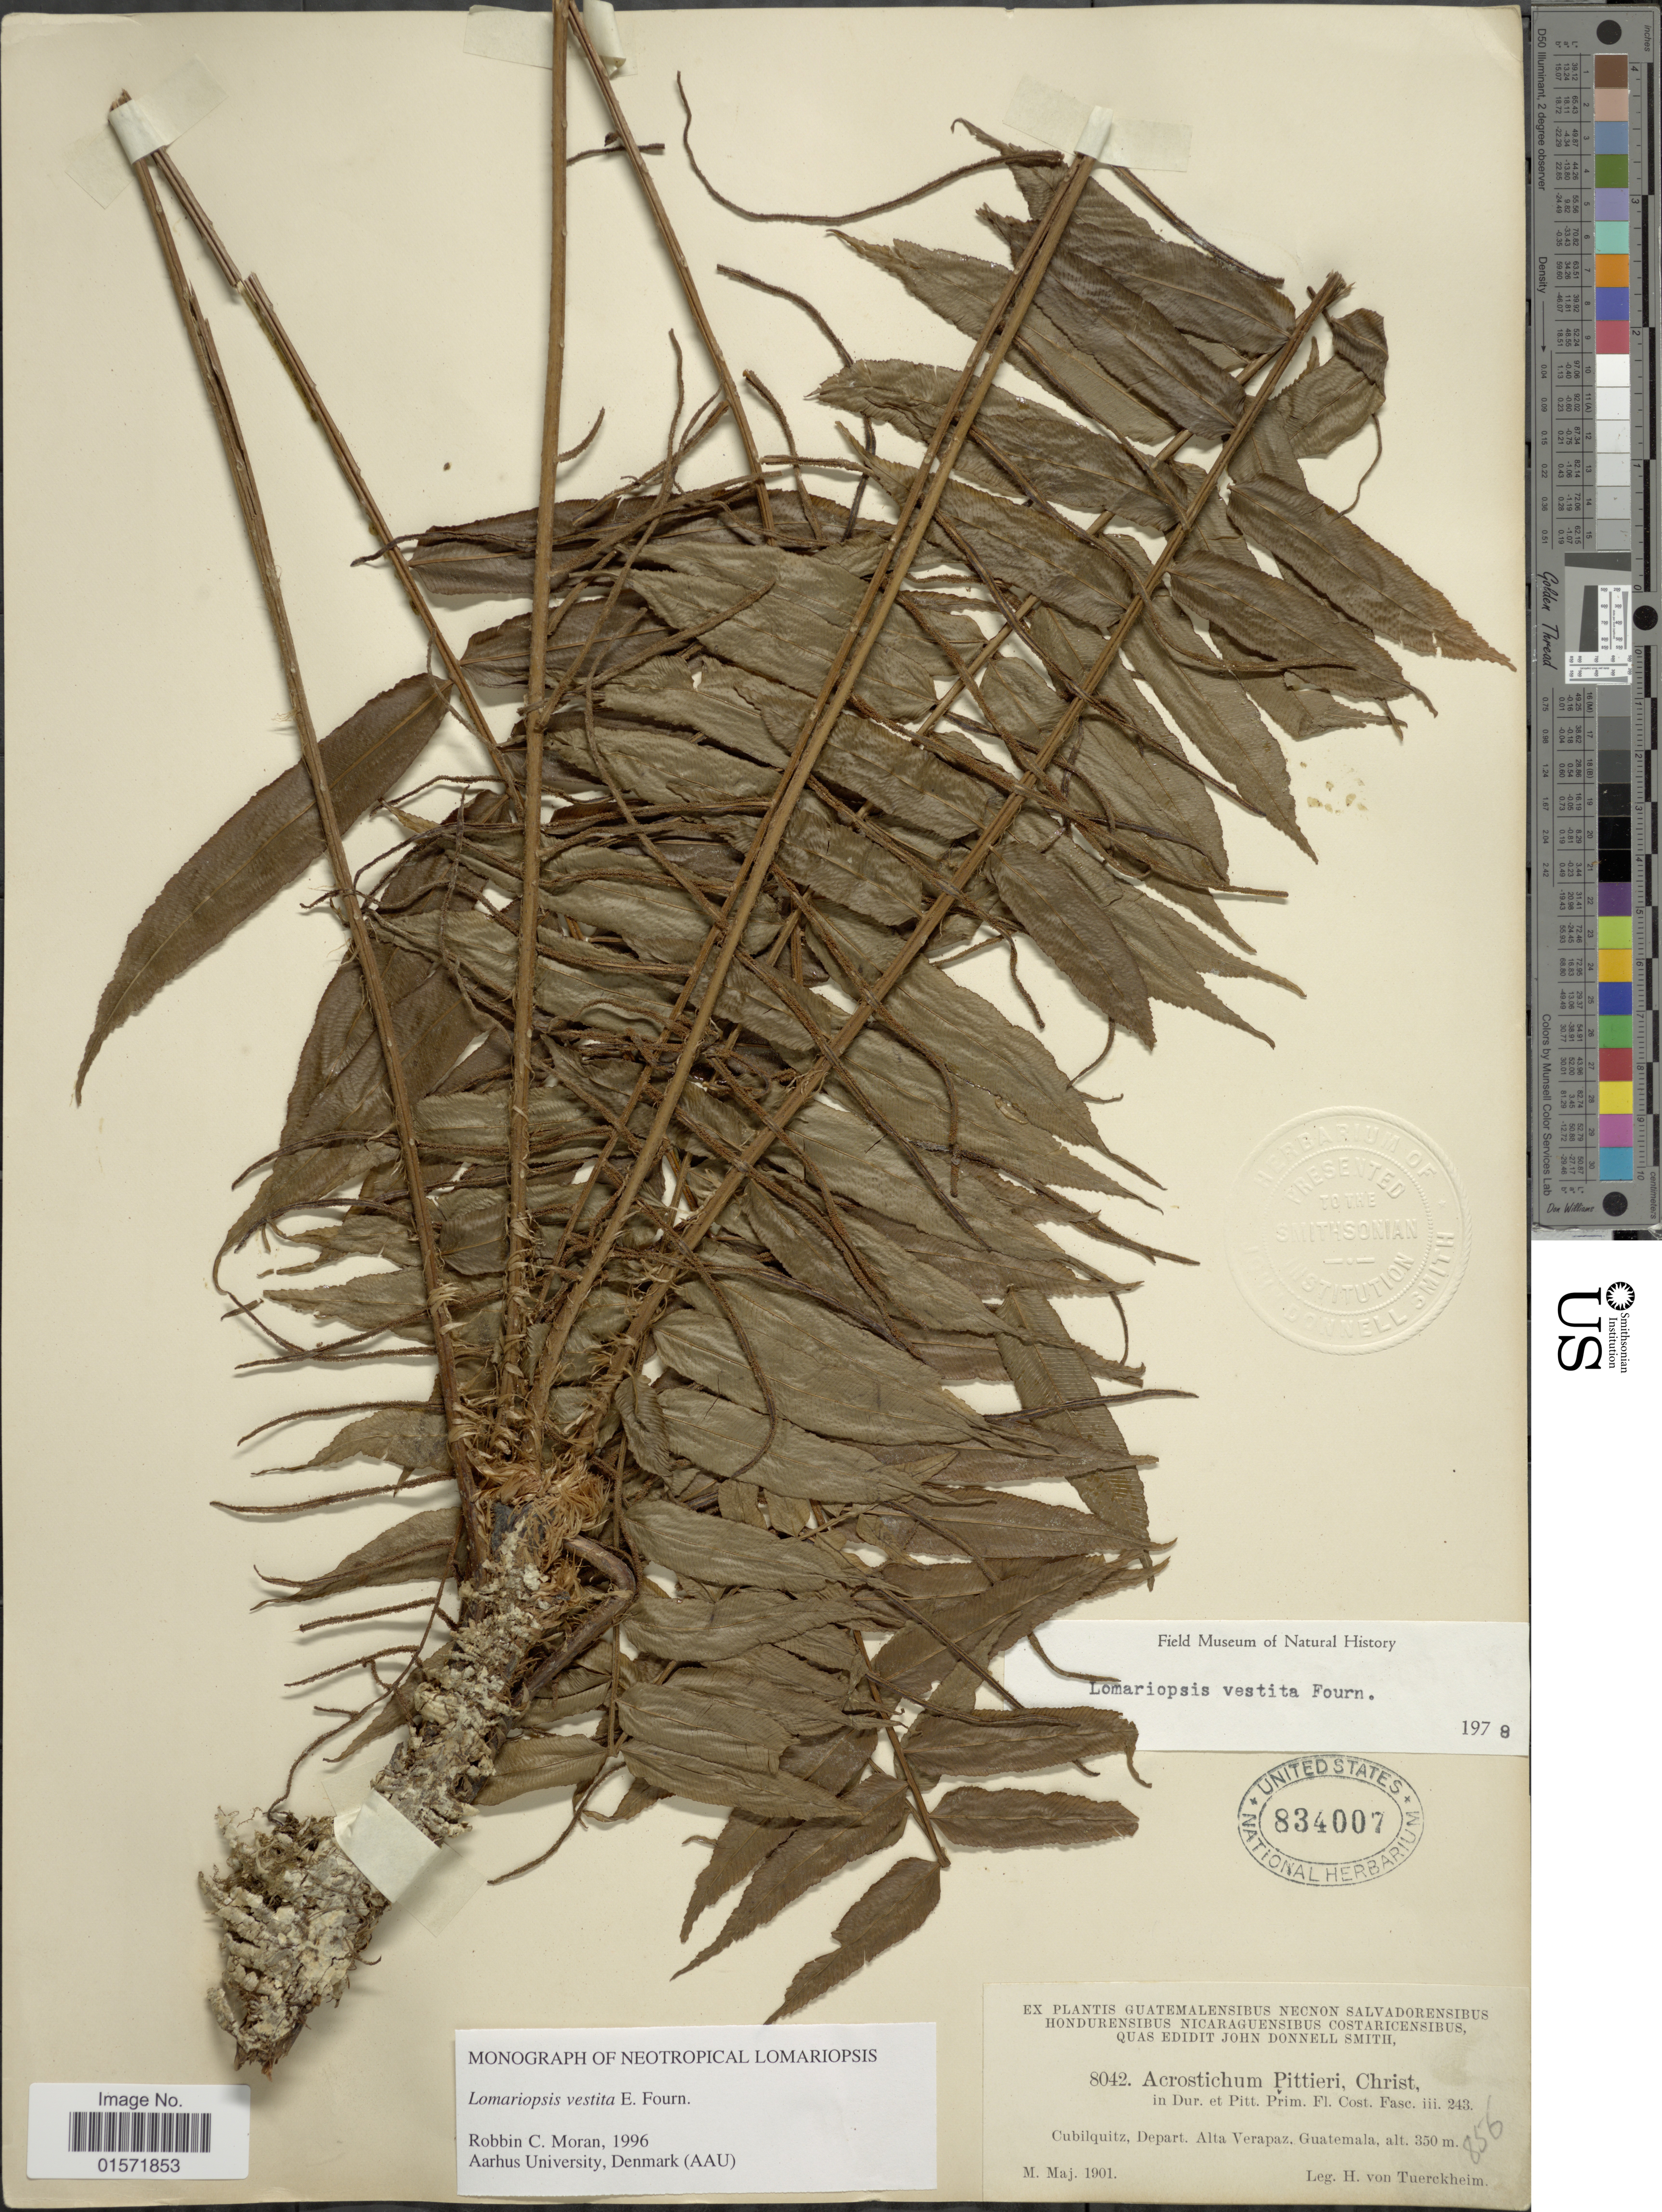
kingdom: Plantae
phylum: Tracheophyta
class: Polypodiopsida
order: Polypodiales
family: Lomariopsidaceae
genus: Lomariopsis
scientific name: Lomariopsis vestita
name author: E. Fourn.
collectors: H. von Türckheim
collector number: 8042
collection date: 1901-05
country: Guatemala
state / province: Alta Verapaz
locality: Cubilquitz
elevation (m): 350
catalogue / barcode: US 834007